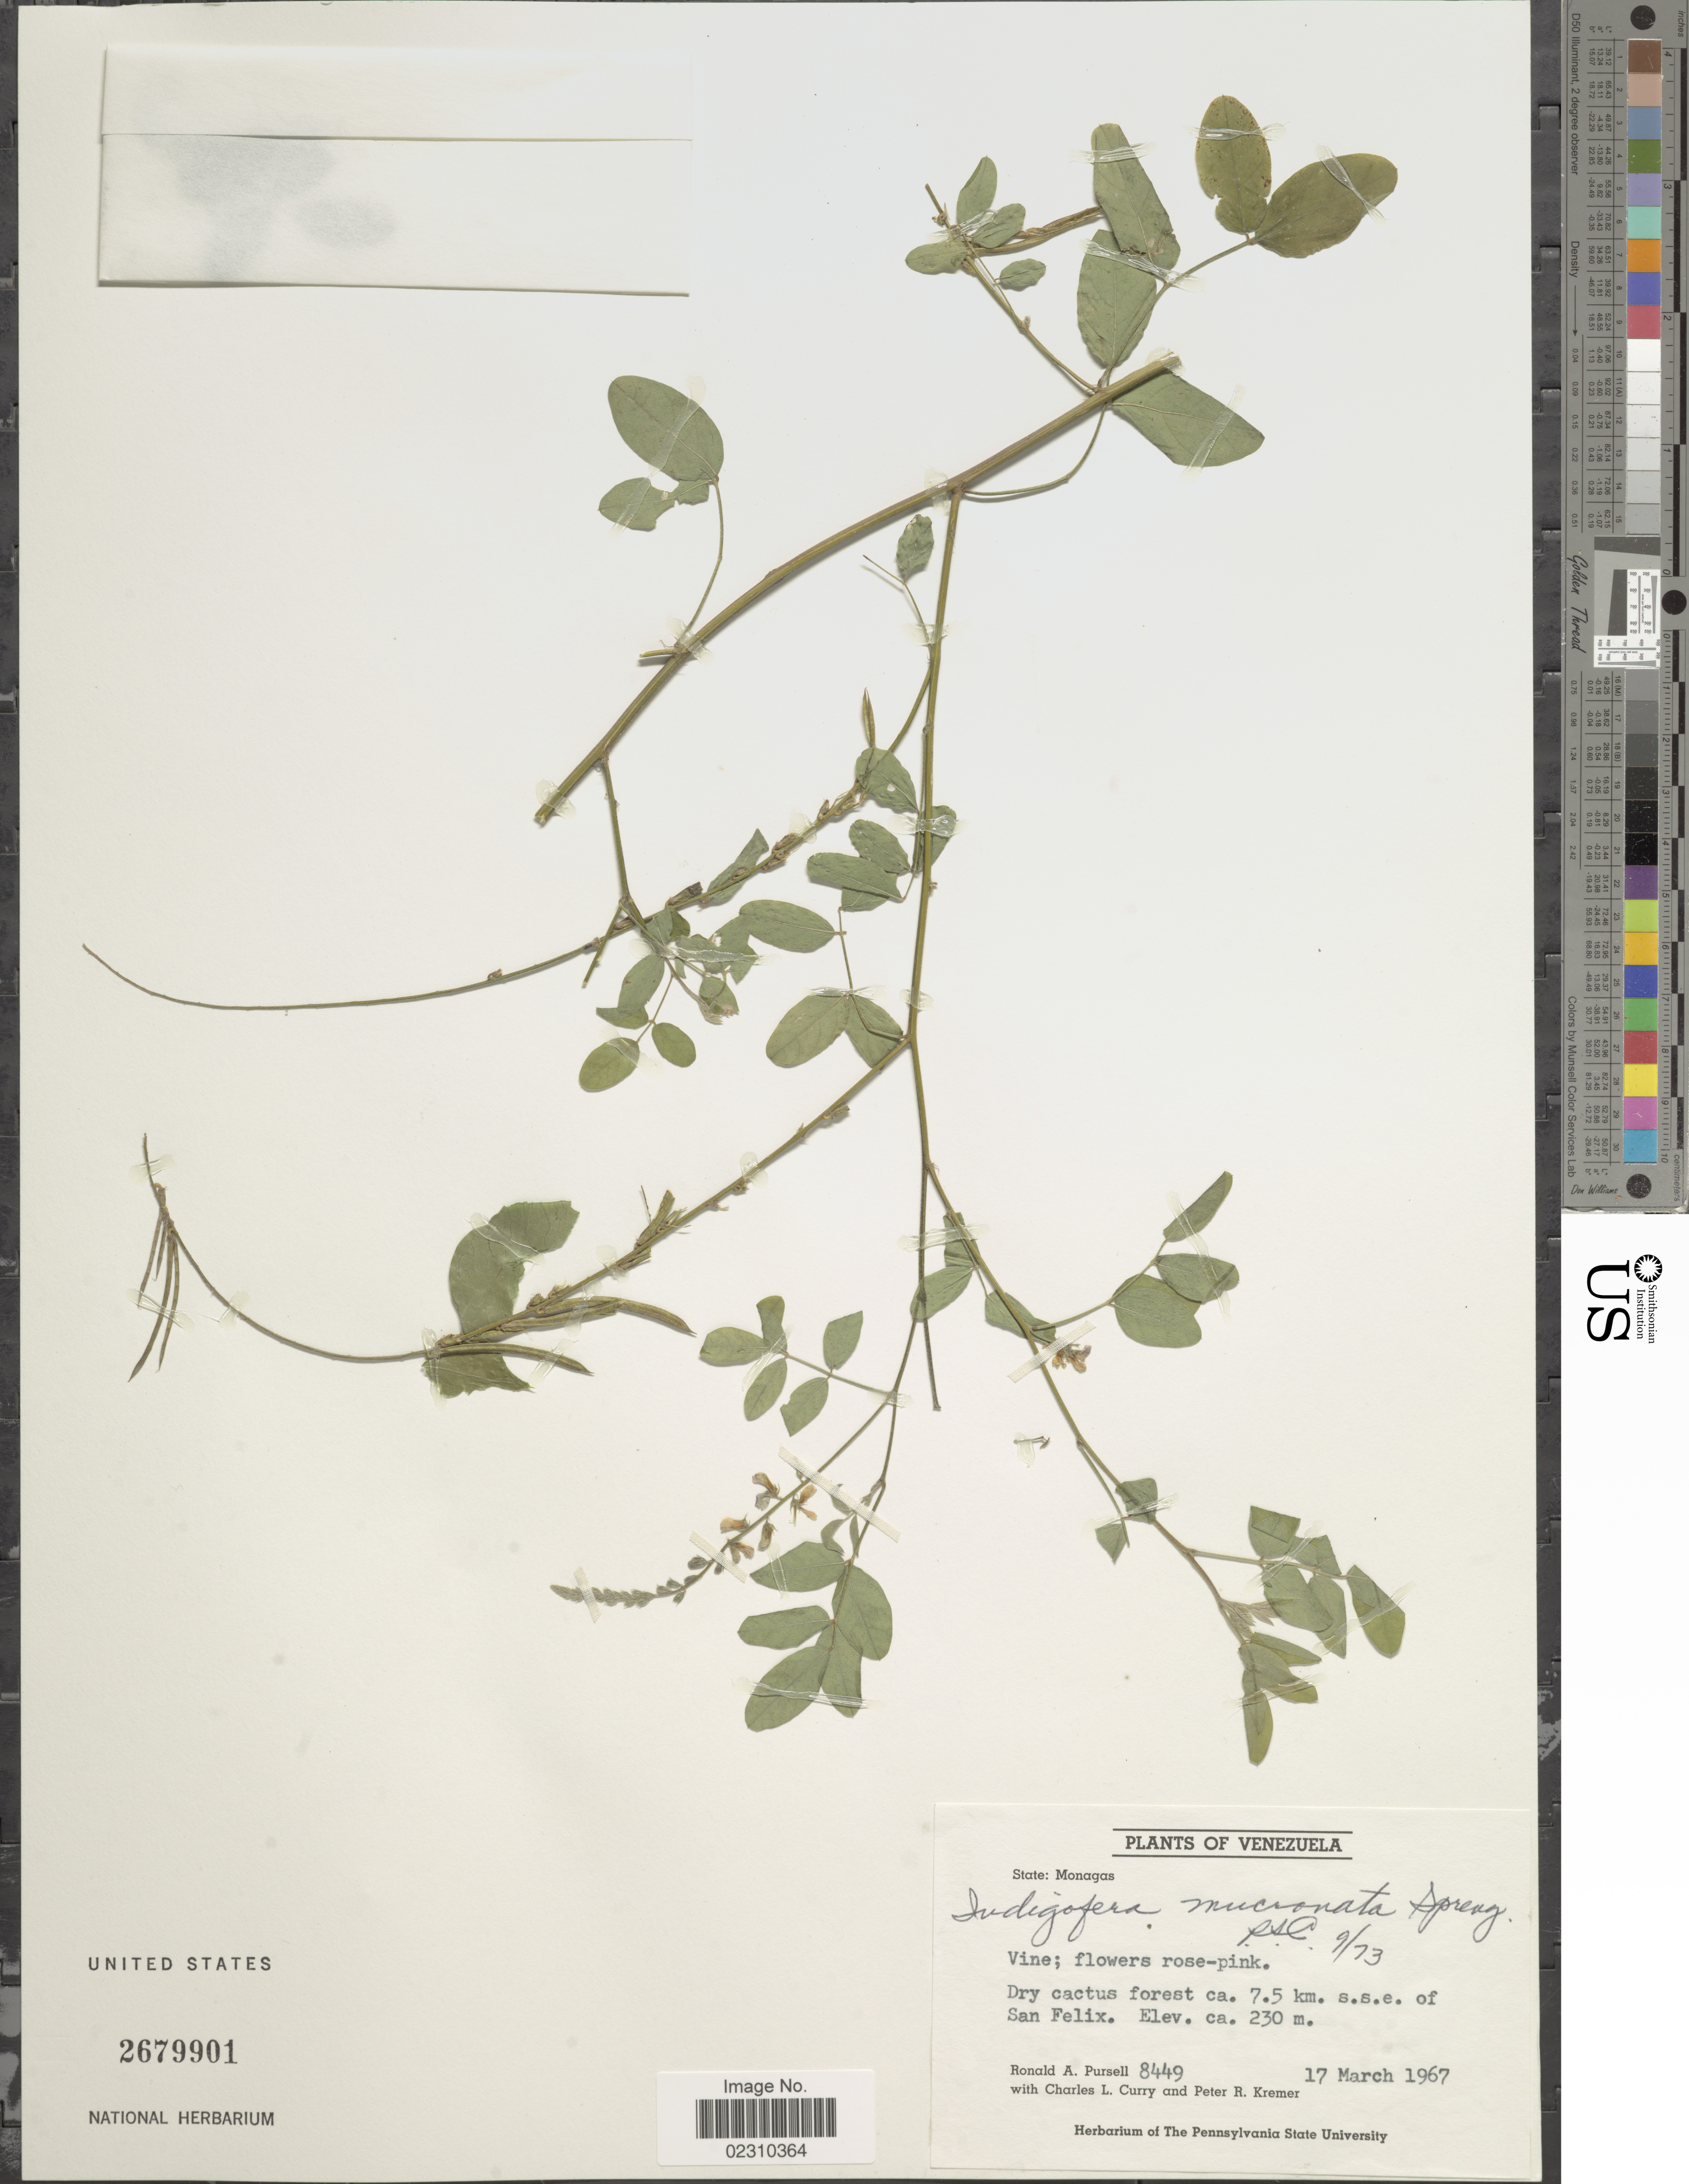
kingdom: Plantae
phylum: Tracheophyta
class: Magnoliopsida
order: Fabales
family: Fabaceae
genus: Indigofera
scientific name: Indigofera mucronata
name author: Lam.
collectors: R. A. Pursell, C. L. Curry & P. Kremer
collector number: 8449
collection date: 1967-03-17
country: Venezuela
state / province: Monagas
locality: State: Monagas, Dry cactus forest ca. 7.5 km s.s.e. of San Felix.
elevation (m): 230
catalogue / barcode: US 2679901